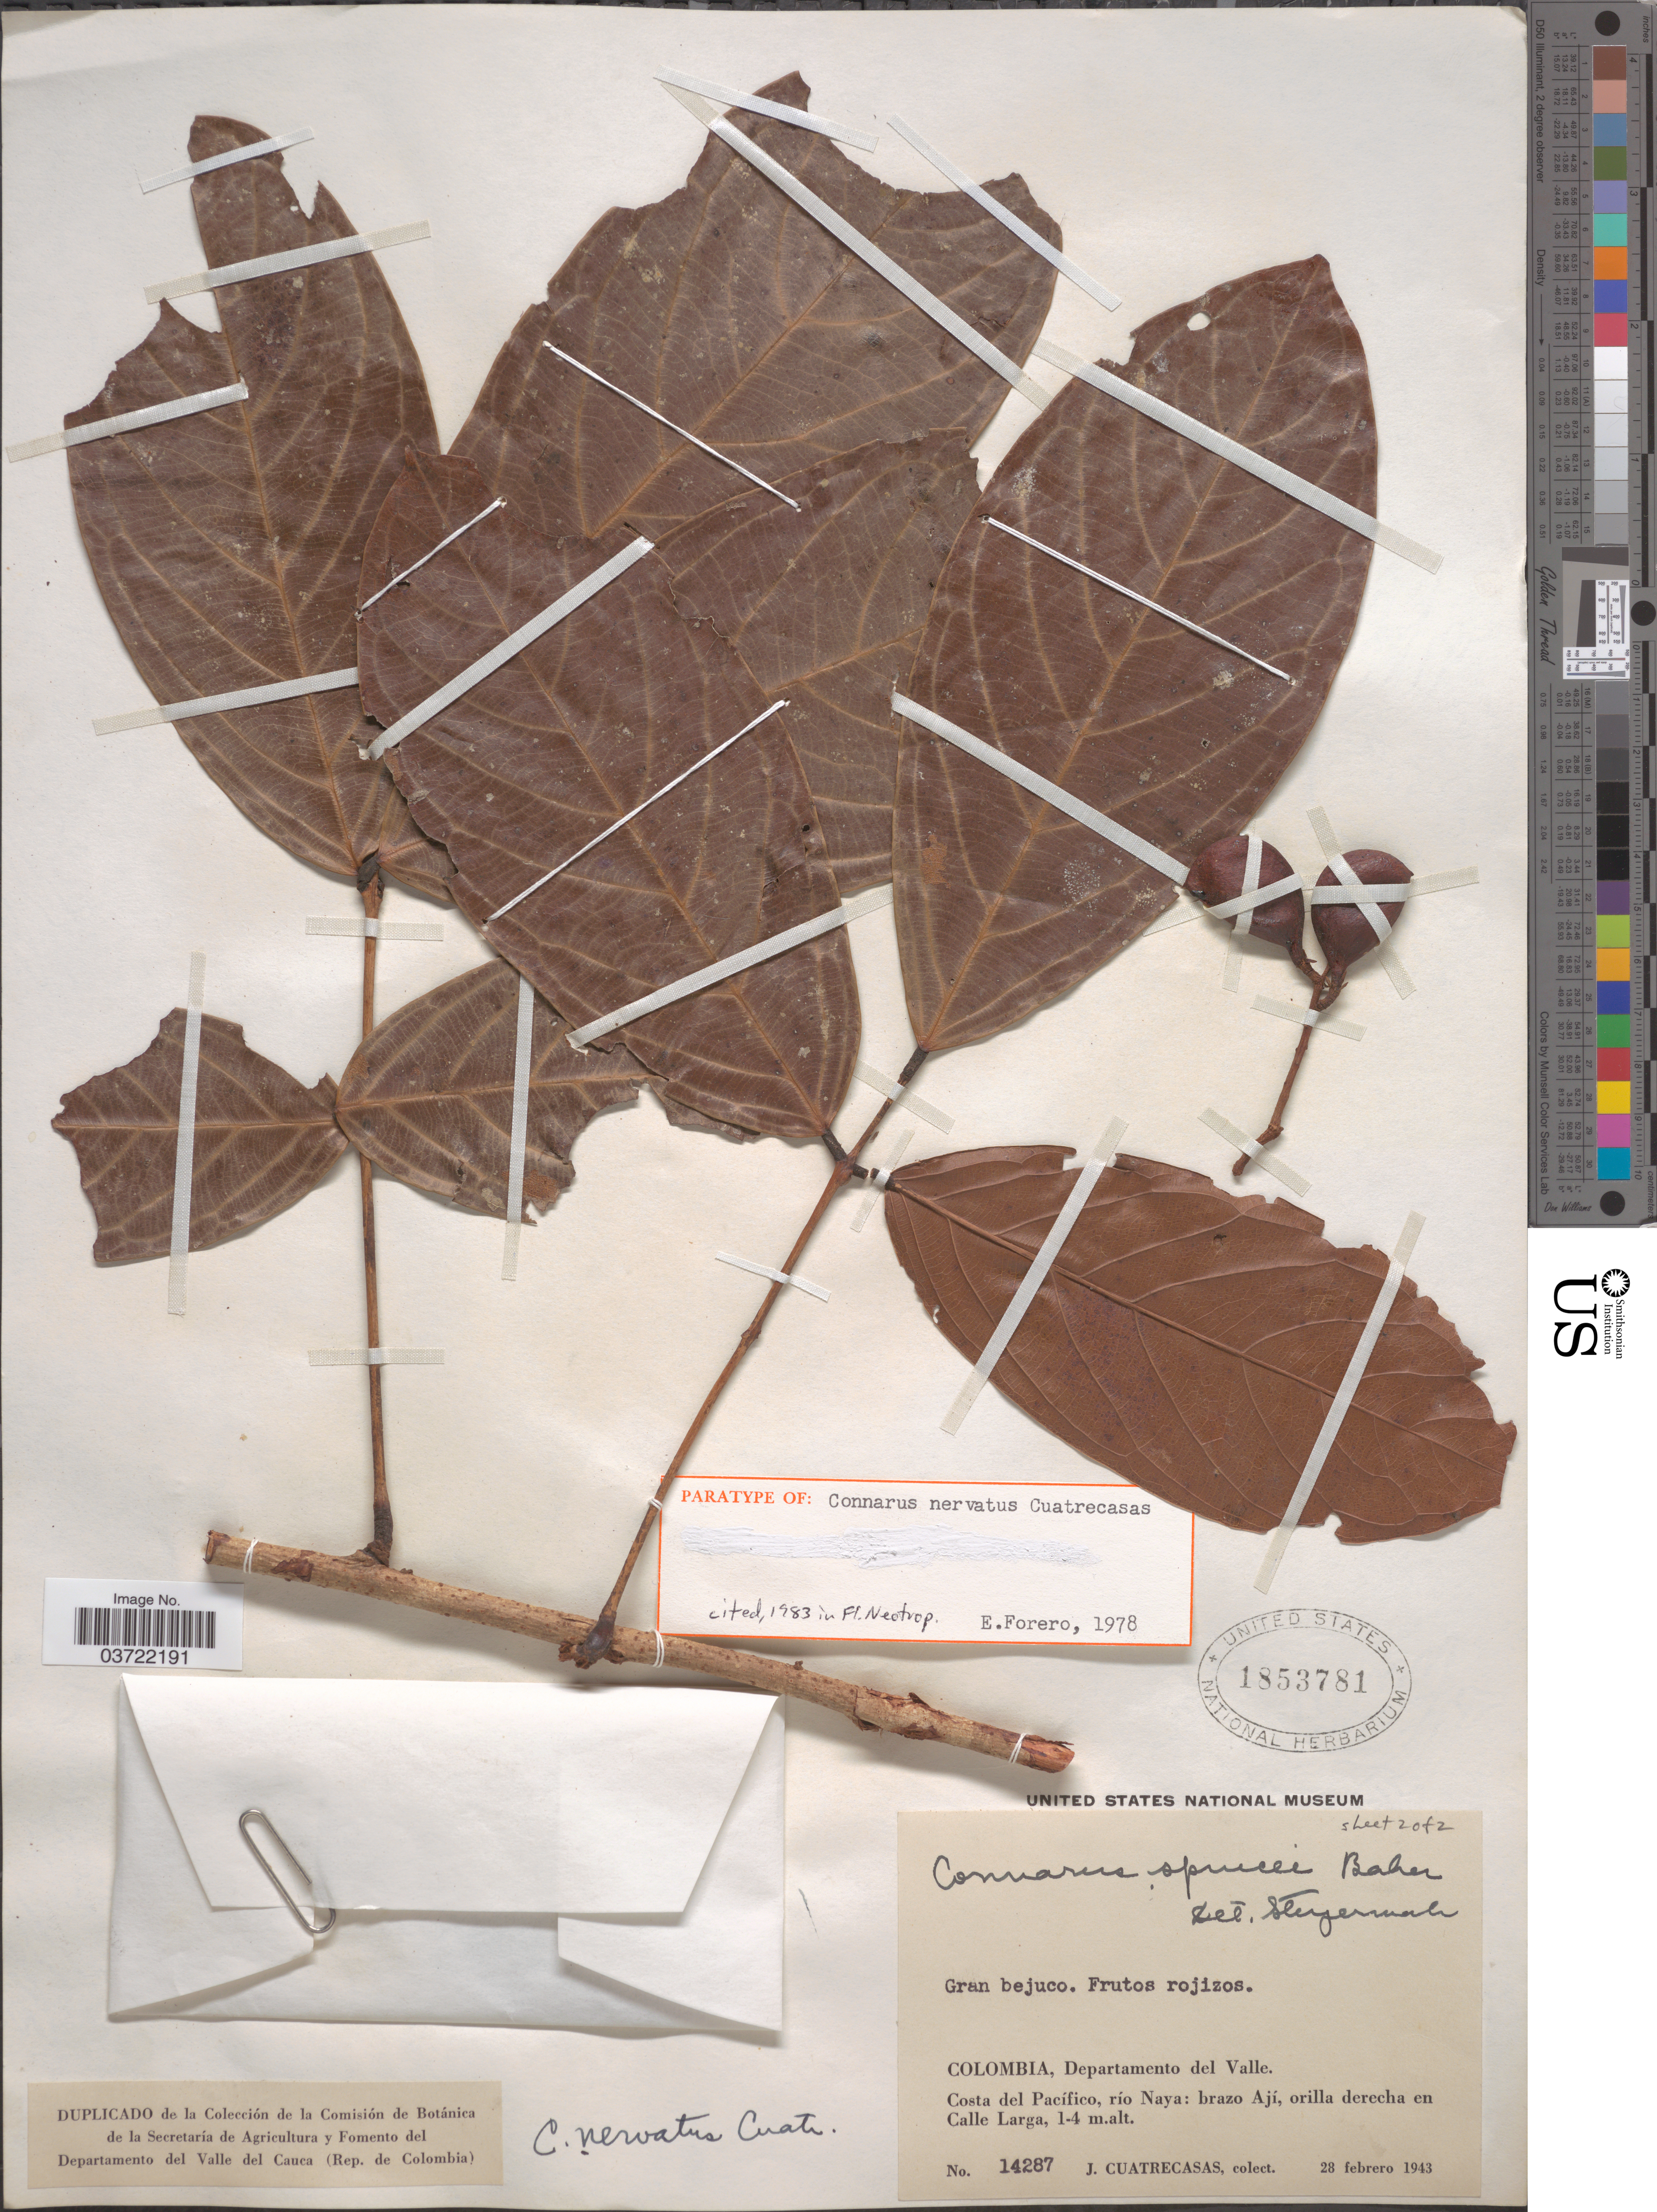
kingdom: Plantae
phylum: Tracheophyta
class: Magnoliopsida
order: Oxalidales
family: Connaraceae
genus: Connarus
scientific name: Connarus nervatus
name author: Cuatrec.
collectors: J. Cuatrecasas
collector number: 14287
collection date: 1943-02-28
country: Colombia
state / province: Valle del Cauca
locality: Departamento del Valle. Costa del Pacífico, río Naya: brazo Ají, orilla derecha en Calle Larga.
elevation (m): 1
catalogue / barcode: US 1853781